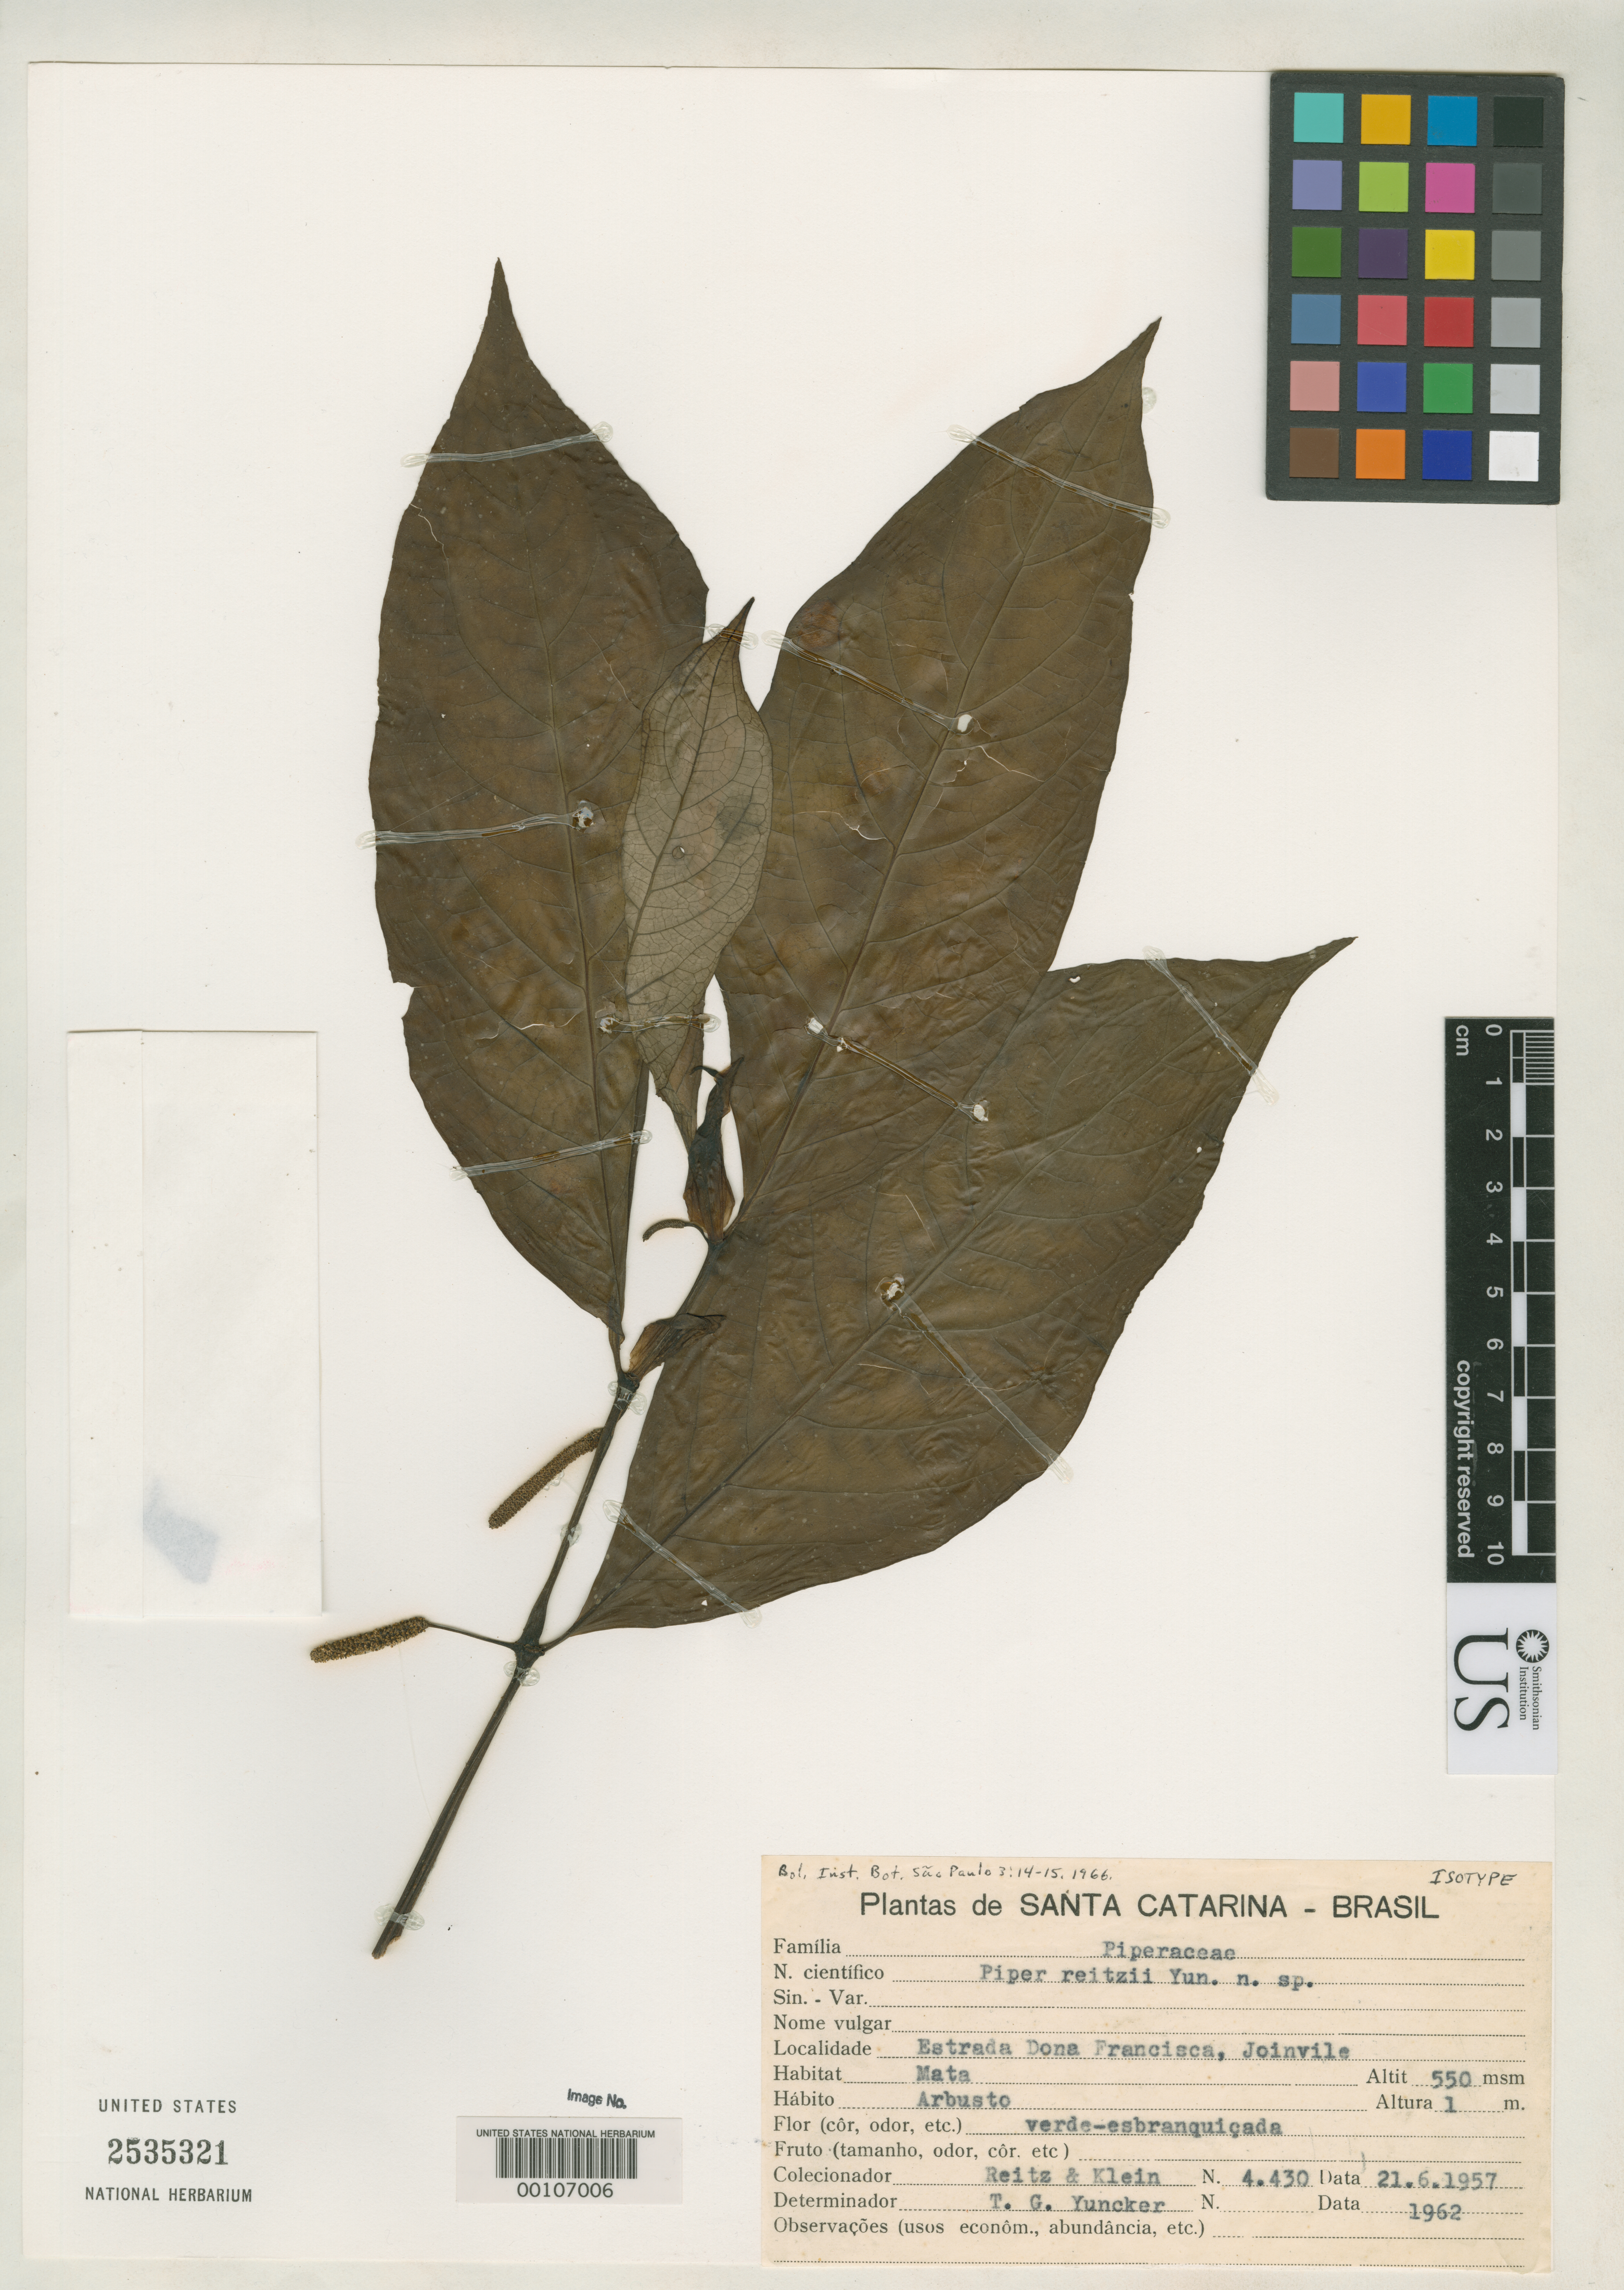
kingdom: Plantae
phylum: Tracheophyta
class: Magnoliopsida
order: Piperales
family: Piperaceae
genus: Piper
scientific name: Piper reitzii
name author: Yunck.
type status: Isotype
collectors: R. Reitz & R. M. Klein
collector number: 4430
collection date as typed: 21 Jun 1957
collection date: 1957-06-21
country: Brazil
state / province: Santa Catarina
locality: Estrada Dona Francisca, Joinvile.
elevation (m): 550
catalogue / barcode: US 2535321